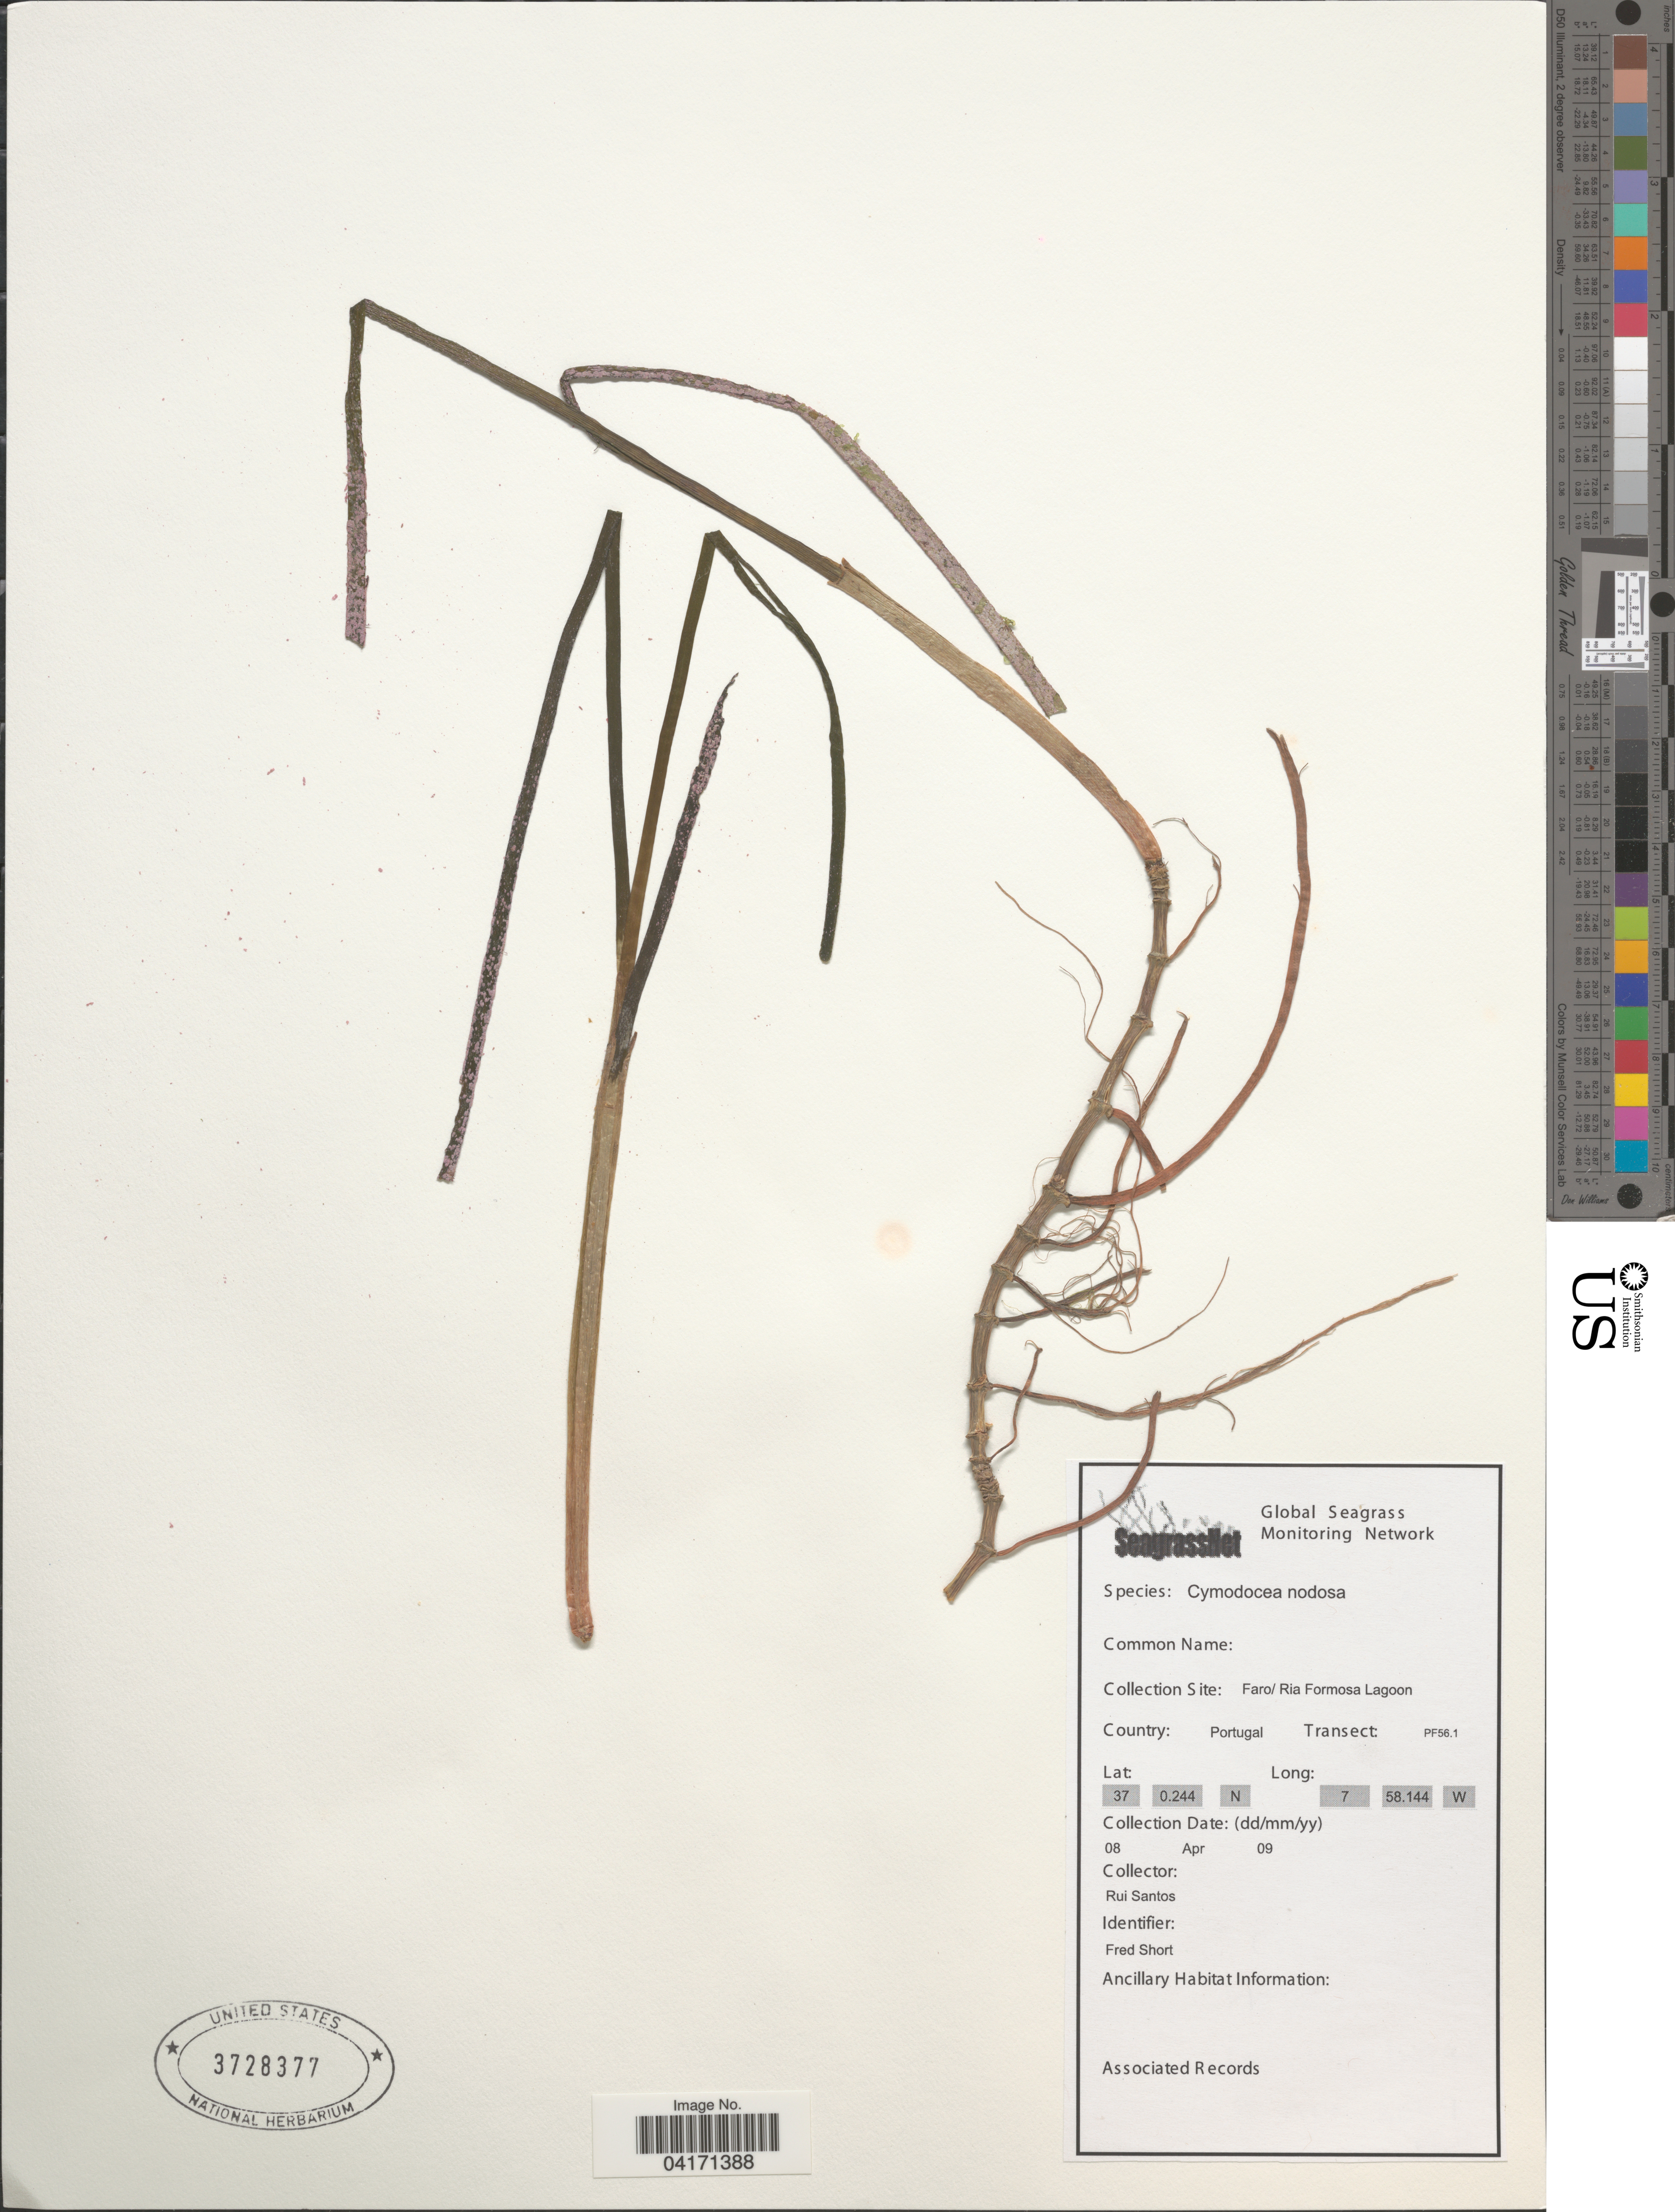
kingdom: Plantae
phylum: Tracheophyta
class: Liliopsida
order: Alismatales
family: Cymodoceaceae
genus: Cymodocea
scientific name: Cymodocea nodosa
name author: Asch.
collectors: R. Santos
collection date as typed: Transcribed d/m/y: 8/4/9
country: Portugal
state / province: Faro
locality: Ria Formosa Lagoon. Transect: PF56.1.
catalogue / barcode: US 3728377